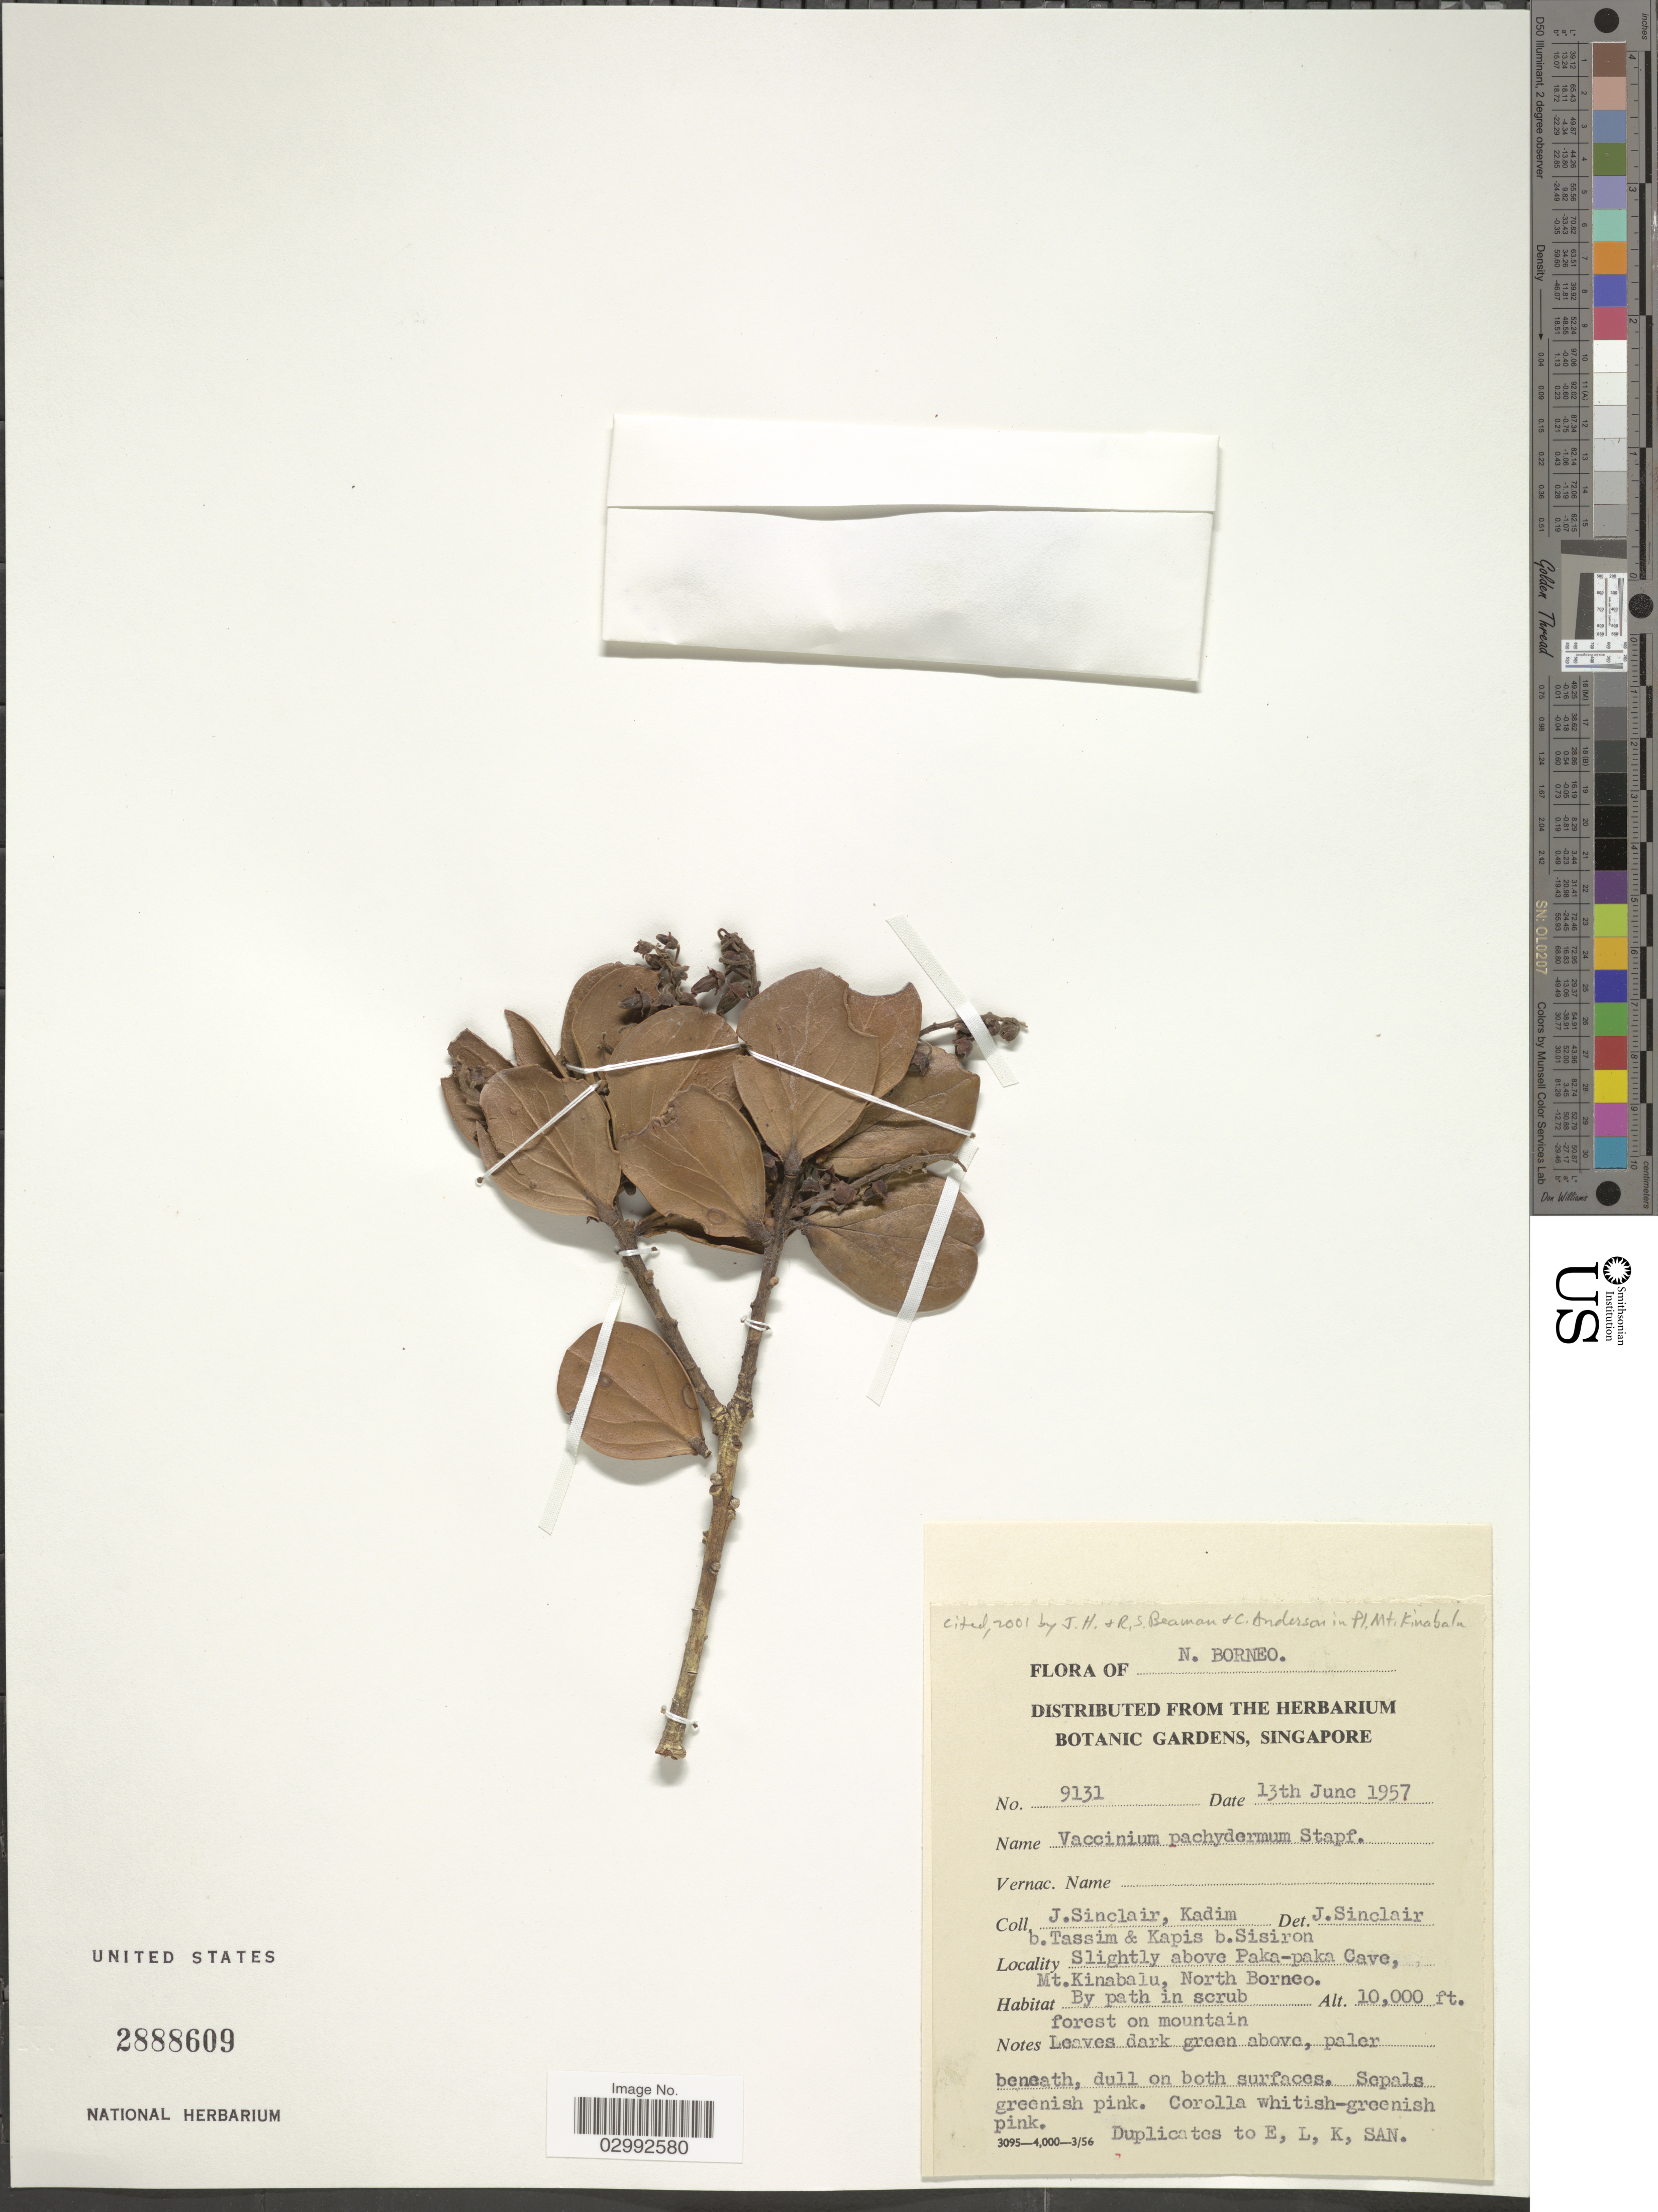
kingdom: Plantae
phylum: Tracheophyta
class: Magnoliopsida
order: Ericales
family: Ericaceae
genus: Vaccinium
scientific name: Vaccinium pachydermum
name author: Stapf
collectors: J. Sinclair, K. Tassim & Kapis bin Sisiron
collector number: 9131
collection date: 1957-06-13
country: Malaysia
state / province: Sabah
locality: N. Borneo, Slightly above Paka-paka Cave, Mt. Kinabalu, North Borneo.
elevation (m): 3048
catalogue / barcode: US 2888609